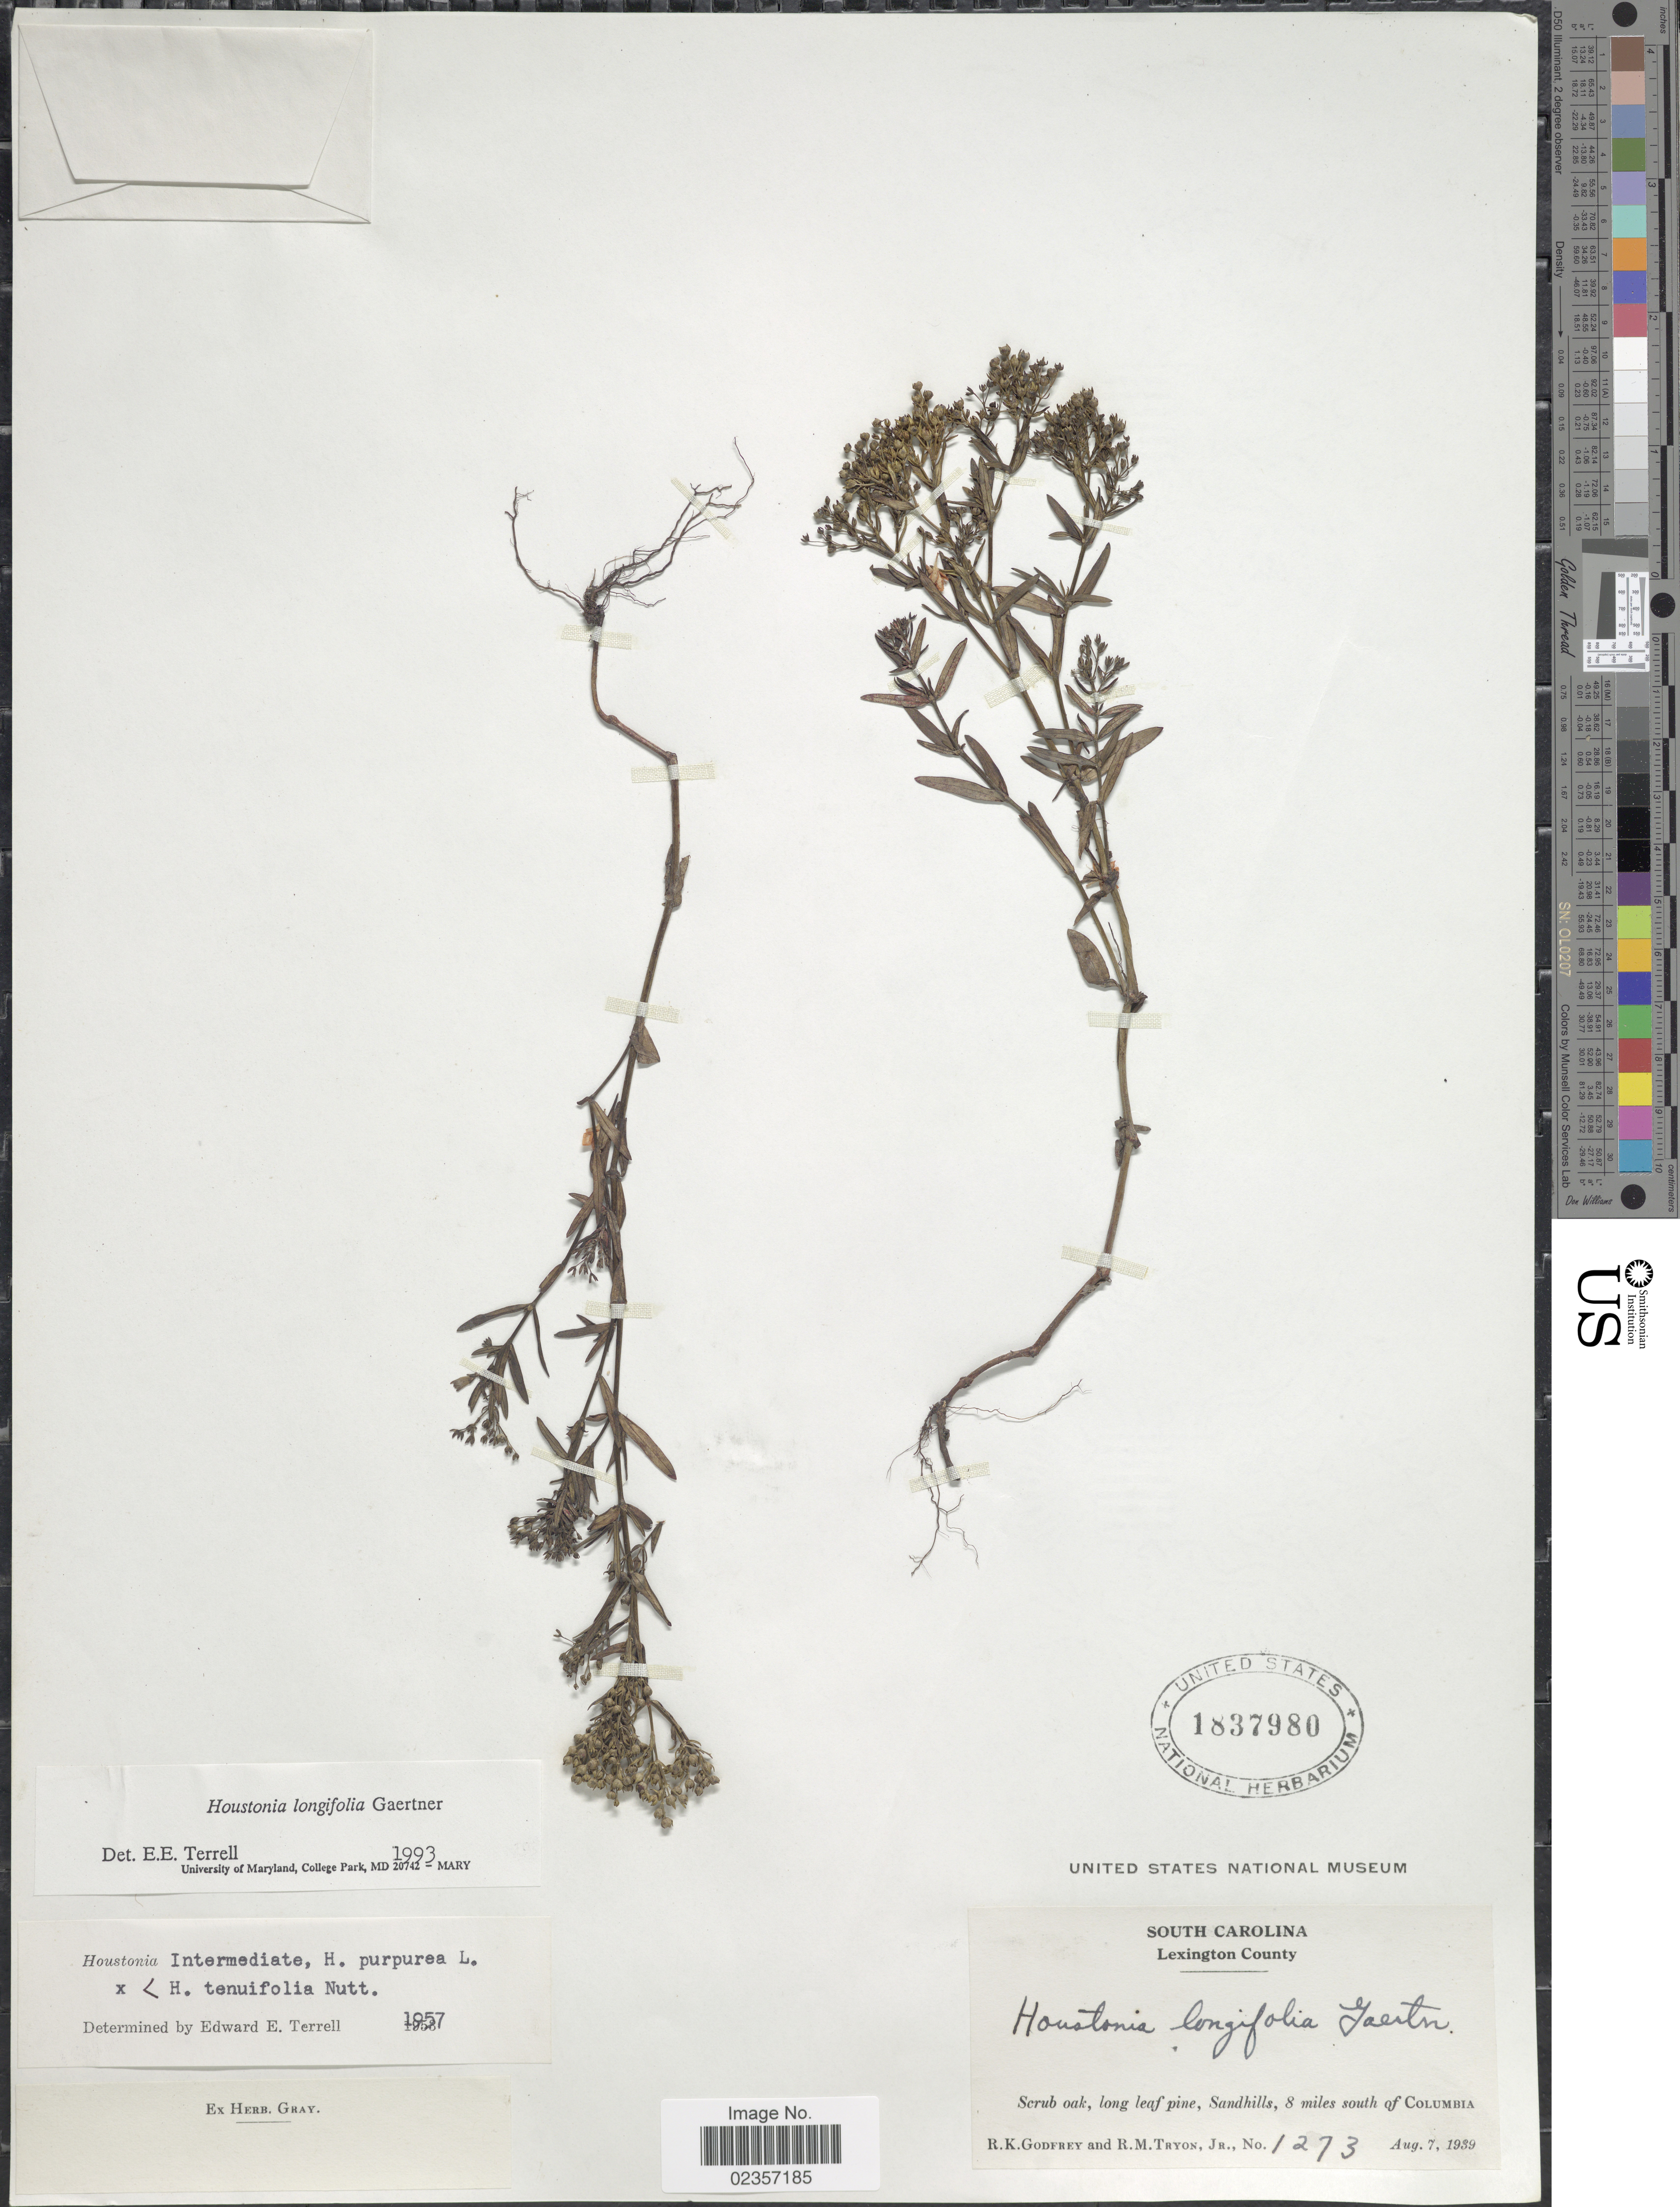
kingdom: Plantae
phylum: Tracheophyta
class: Magnoliopsida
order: Gentianales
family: Rubiaceae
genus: Houstonia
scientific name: Houstonia longifolia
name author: Gaertn.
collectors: R. K. Godfrey & R. M. Tryon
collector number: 1273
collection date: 1939-08-07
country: United States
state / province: South Carolina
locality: Lexington County, Scrub oak, long leaf pine, Sandhills, 8 miles south of Columbia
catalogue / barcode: US 1837980